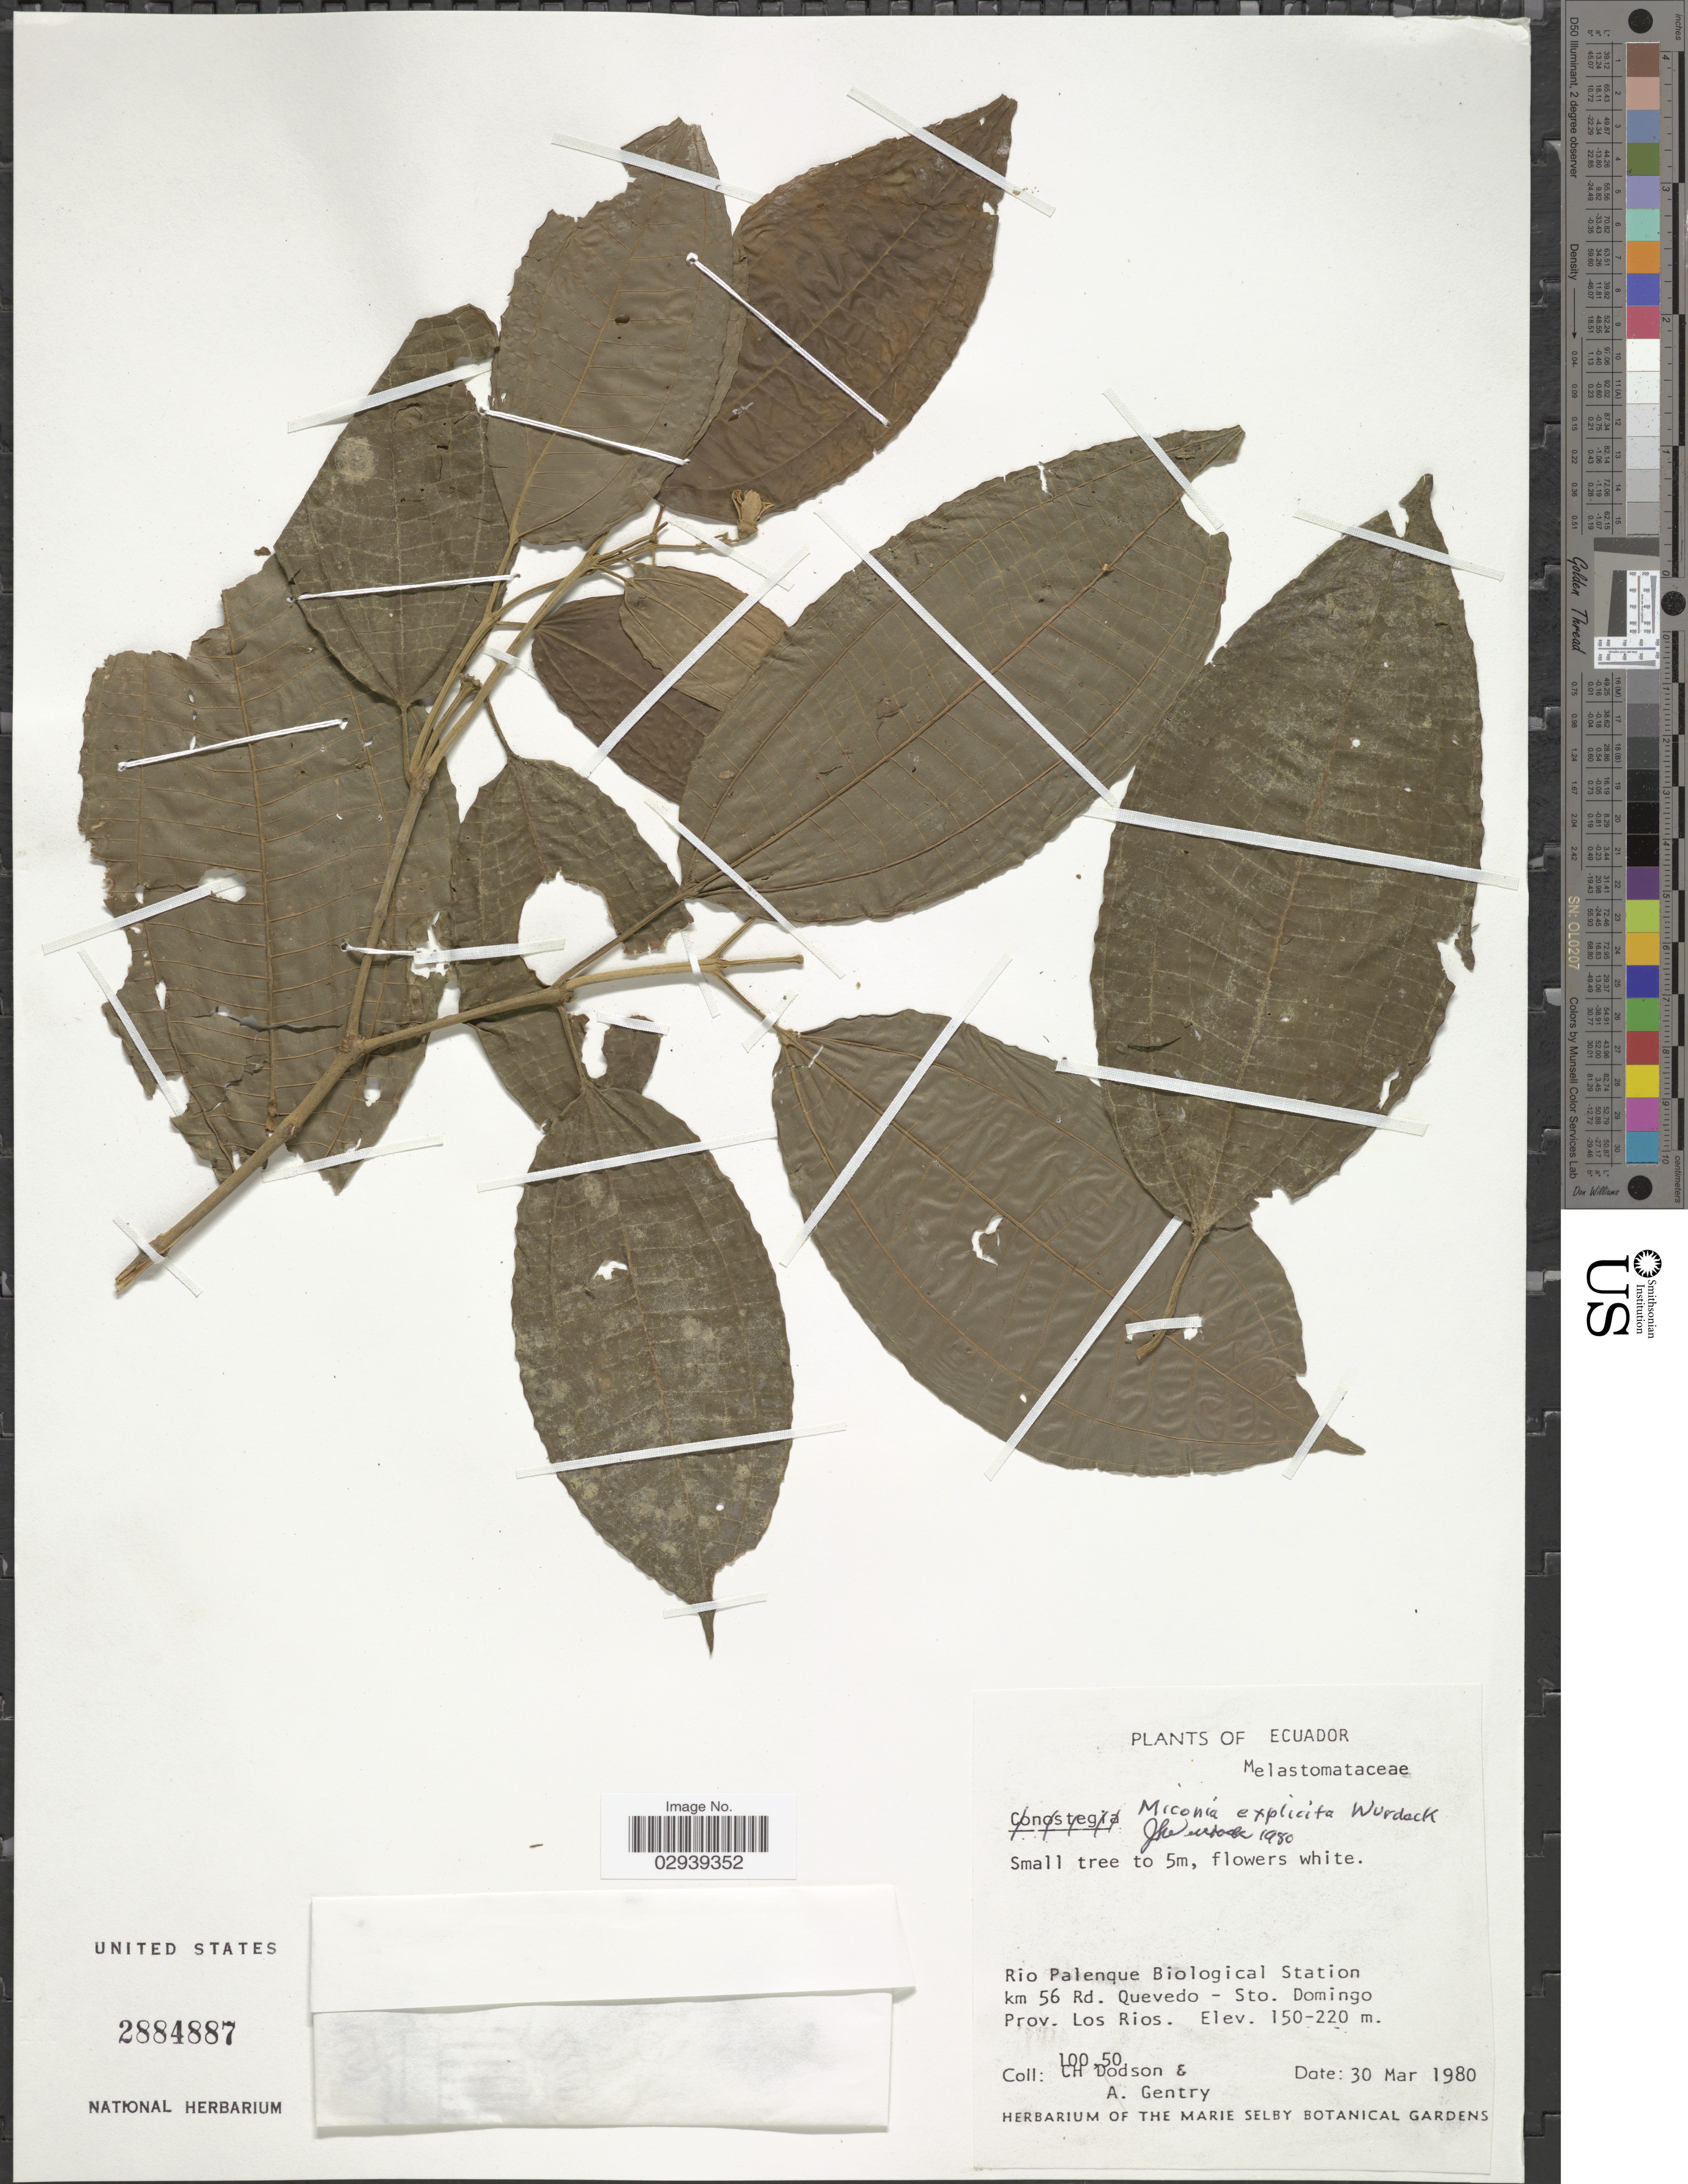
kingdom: Plantae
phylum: Tracheophyta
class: Magnoliopsida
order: Myrtales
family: Melastomataceae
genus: Miconia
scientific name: Miconia explicita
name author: Wurdack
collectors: C. H. Dodson & A. H. Gentry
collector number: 10050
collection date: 1980-03-30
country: Ecuador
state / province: Los Ríos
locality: Rio Palenque Biological Station km 56 Rd. Quevedo - Sto. Domingo.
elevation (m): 150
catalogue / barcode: US 2884887